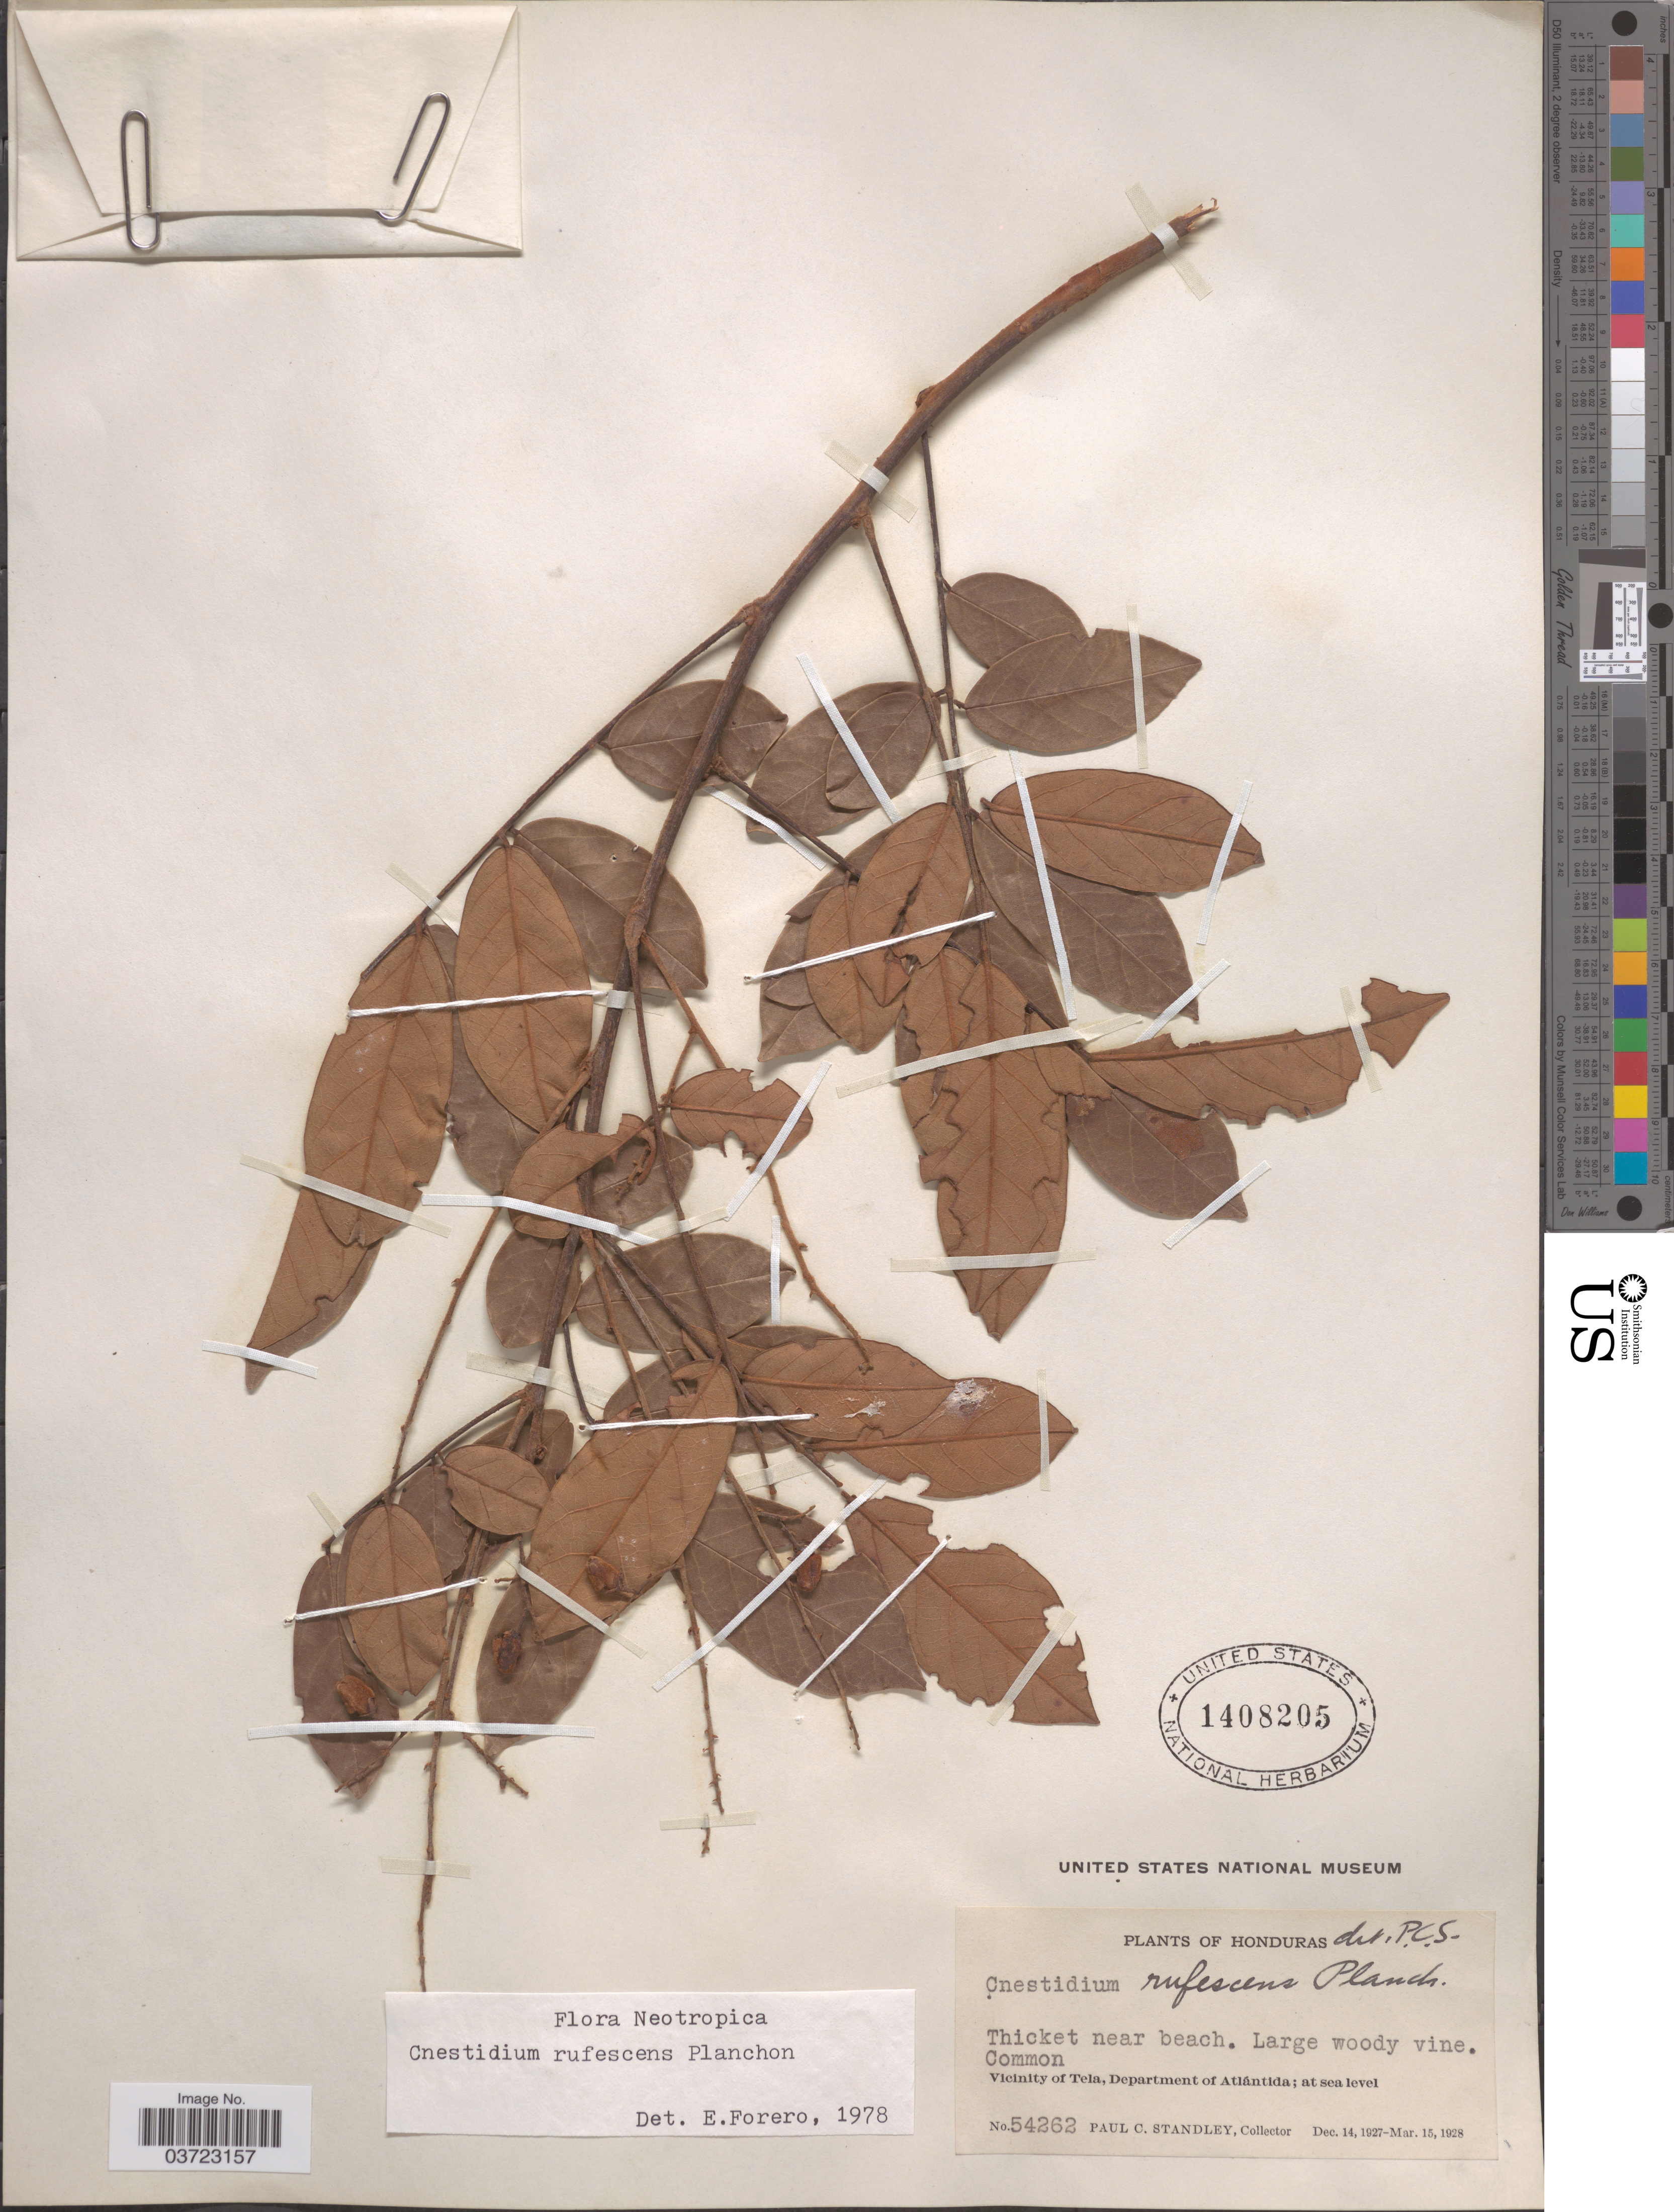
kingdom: Plantae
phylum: Tracheophyta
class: Magnoliopsida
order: Oxalidales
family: Connaraceae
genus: Cnestidium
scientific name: Cnestidium rufescens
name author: Planch.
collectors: P. C. Standley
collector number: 54262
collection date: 1927-12-14/1928-03-15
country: Honduras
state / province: Atlantida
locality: Thicket near beach. Vicinity of Tela, Department of Atlántida.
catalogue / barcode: US 1408205